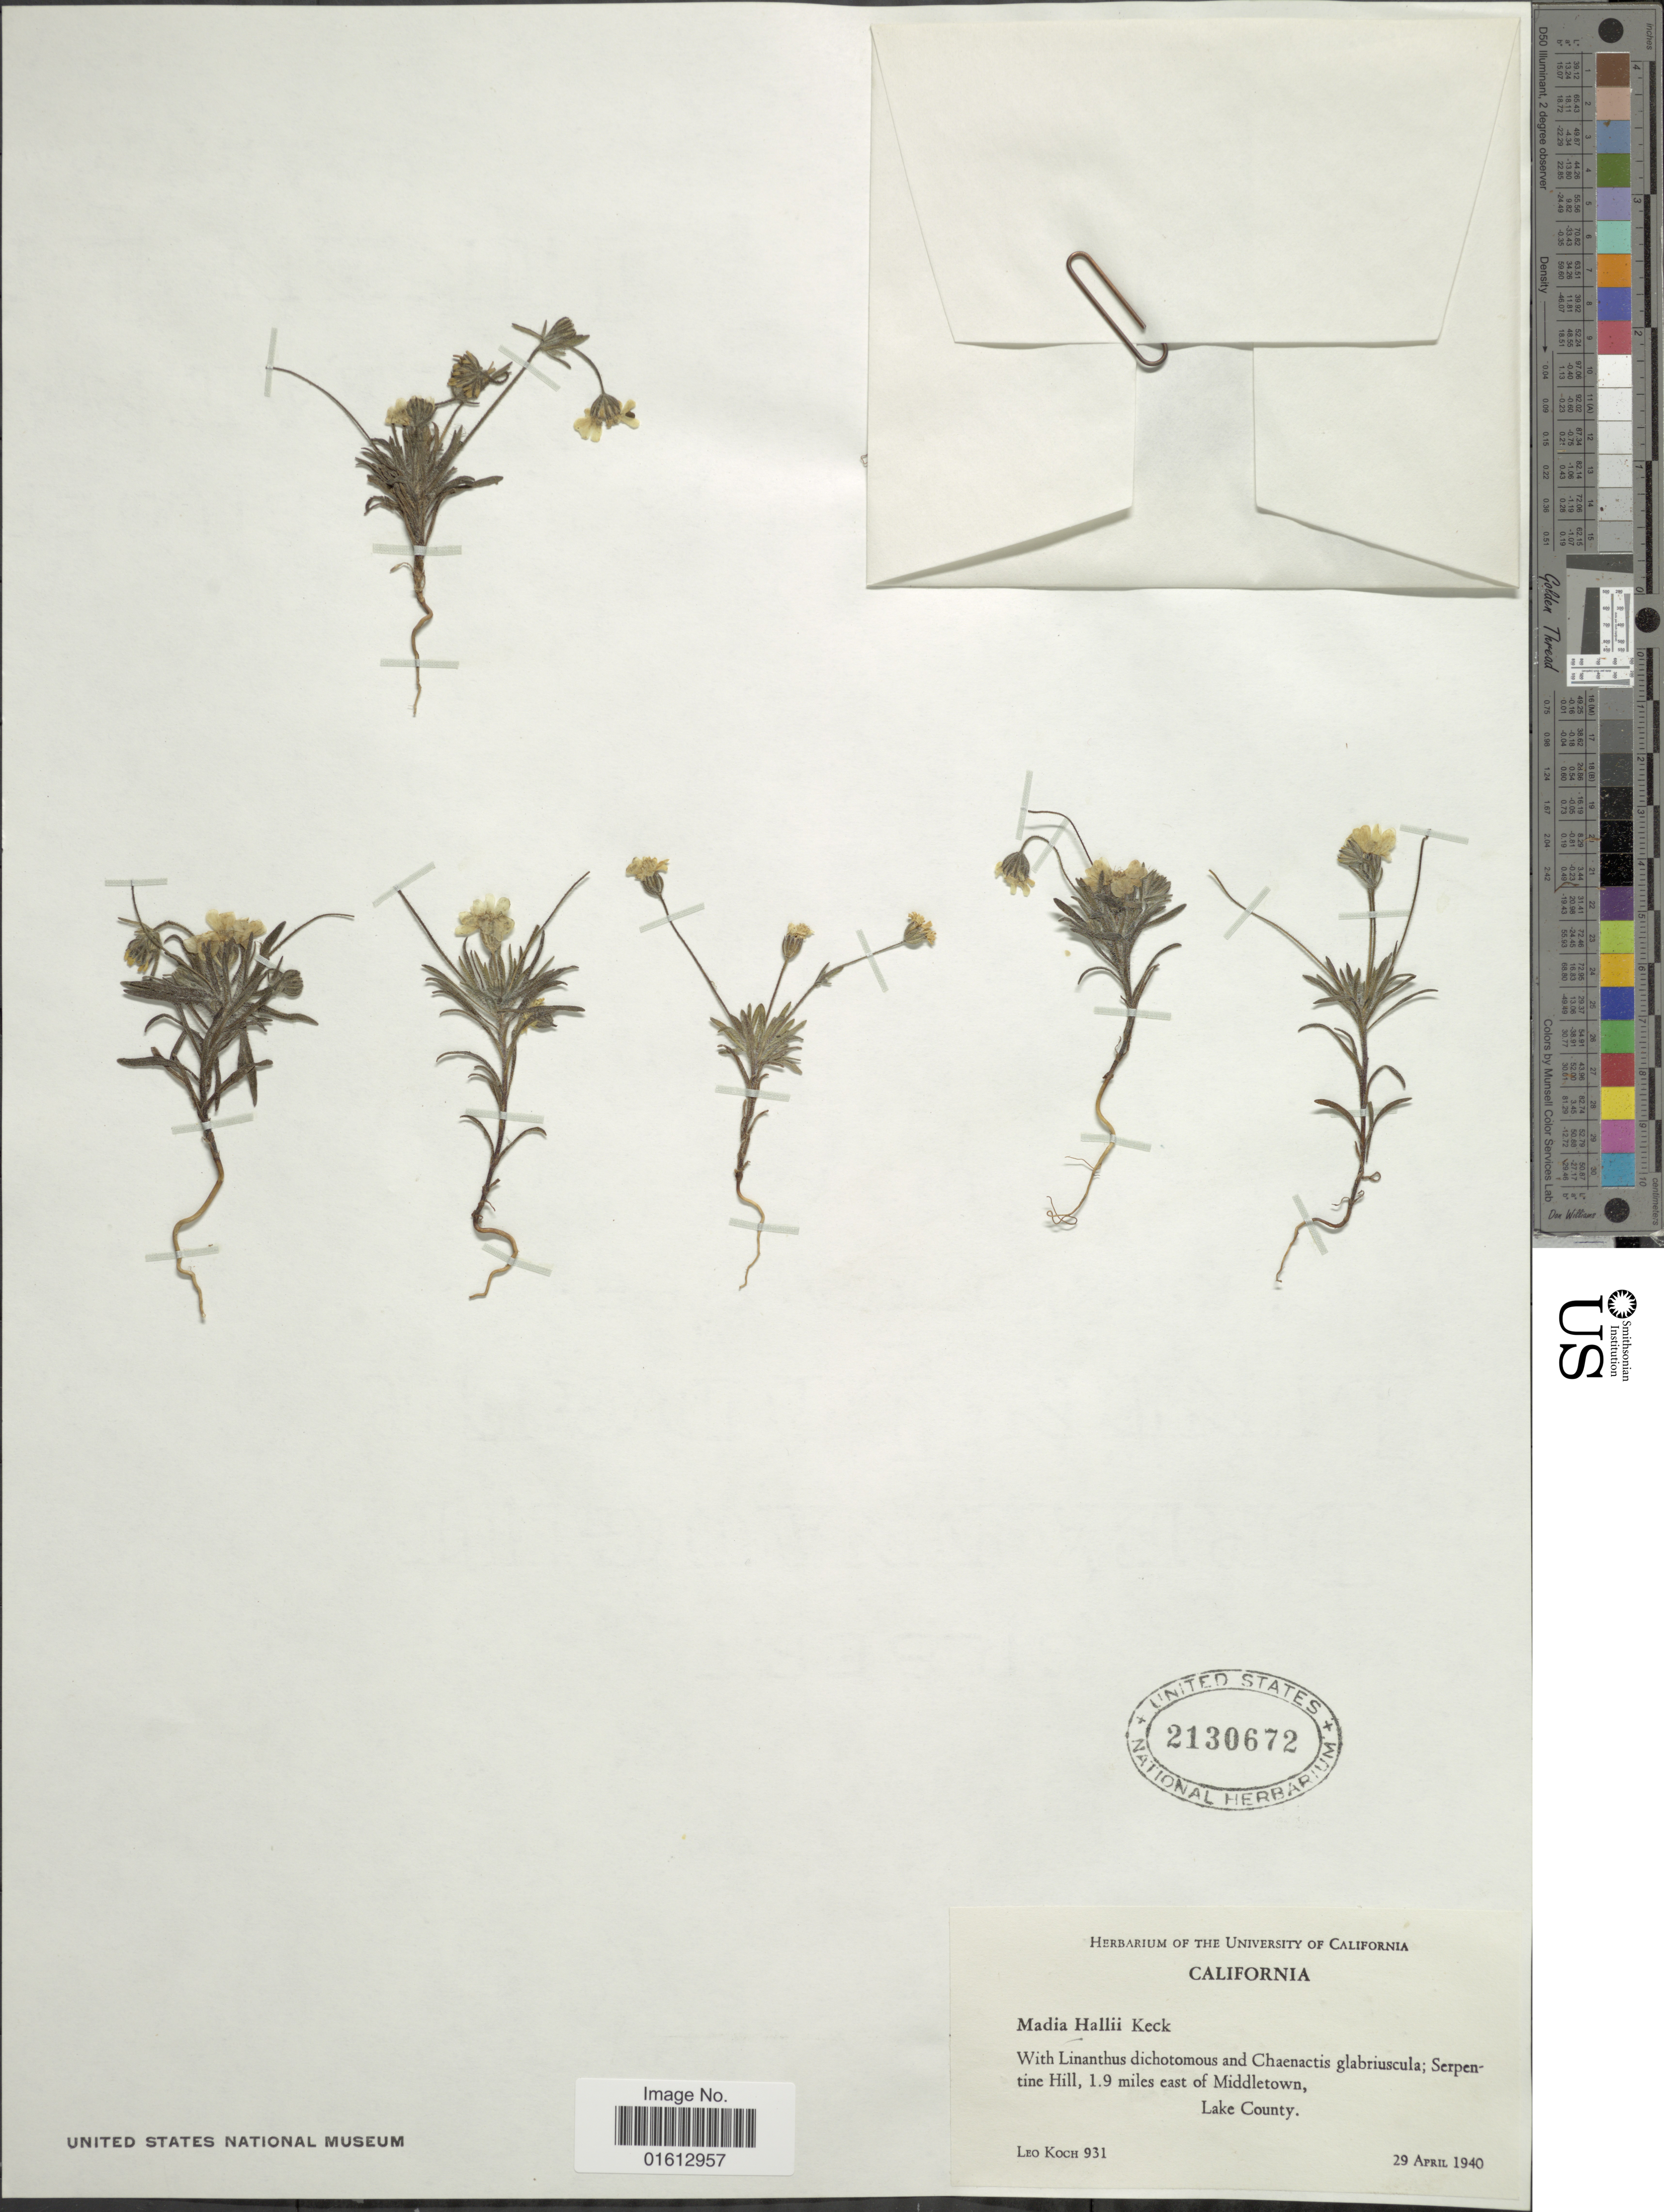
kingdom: Plantae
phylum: Tracheophyta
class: Magnoliopsida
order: Asterales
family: Asteraceae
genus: Madia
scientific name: Madia hallii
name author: D.D. Keck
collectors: L. F. Koch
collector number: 931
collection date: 1940-04-29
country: United States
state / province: California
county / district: Lake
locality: California, Serpentine Hill, 1.9 miles east of Middletown. Lake County.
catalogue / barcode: US 2130672